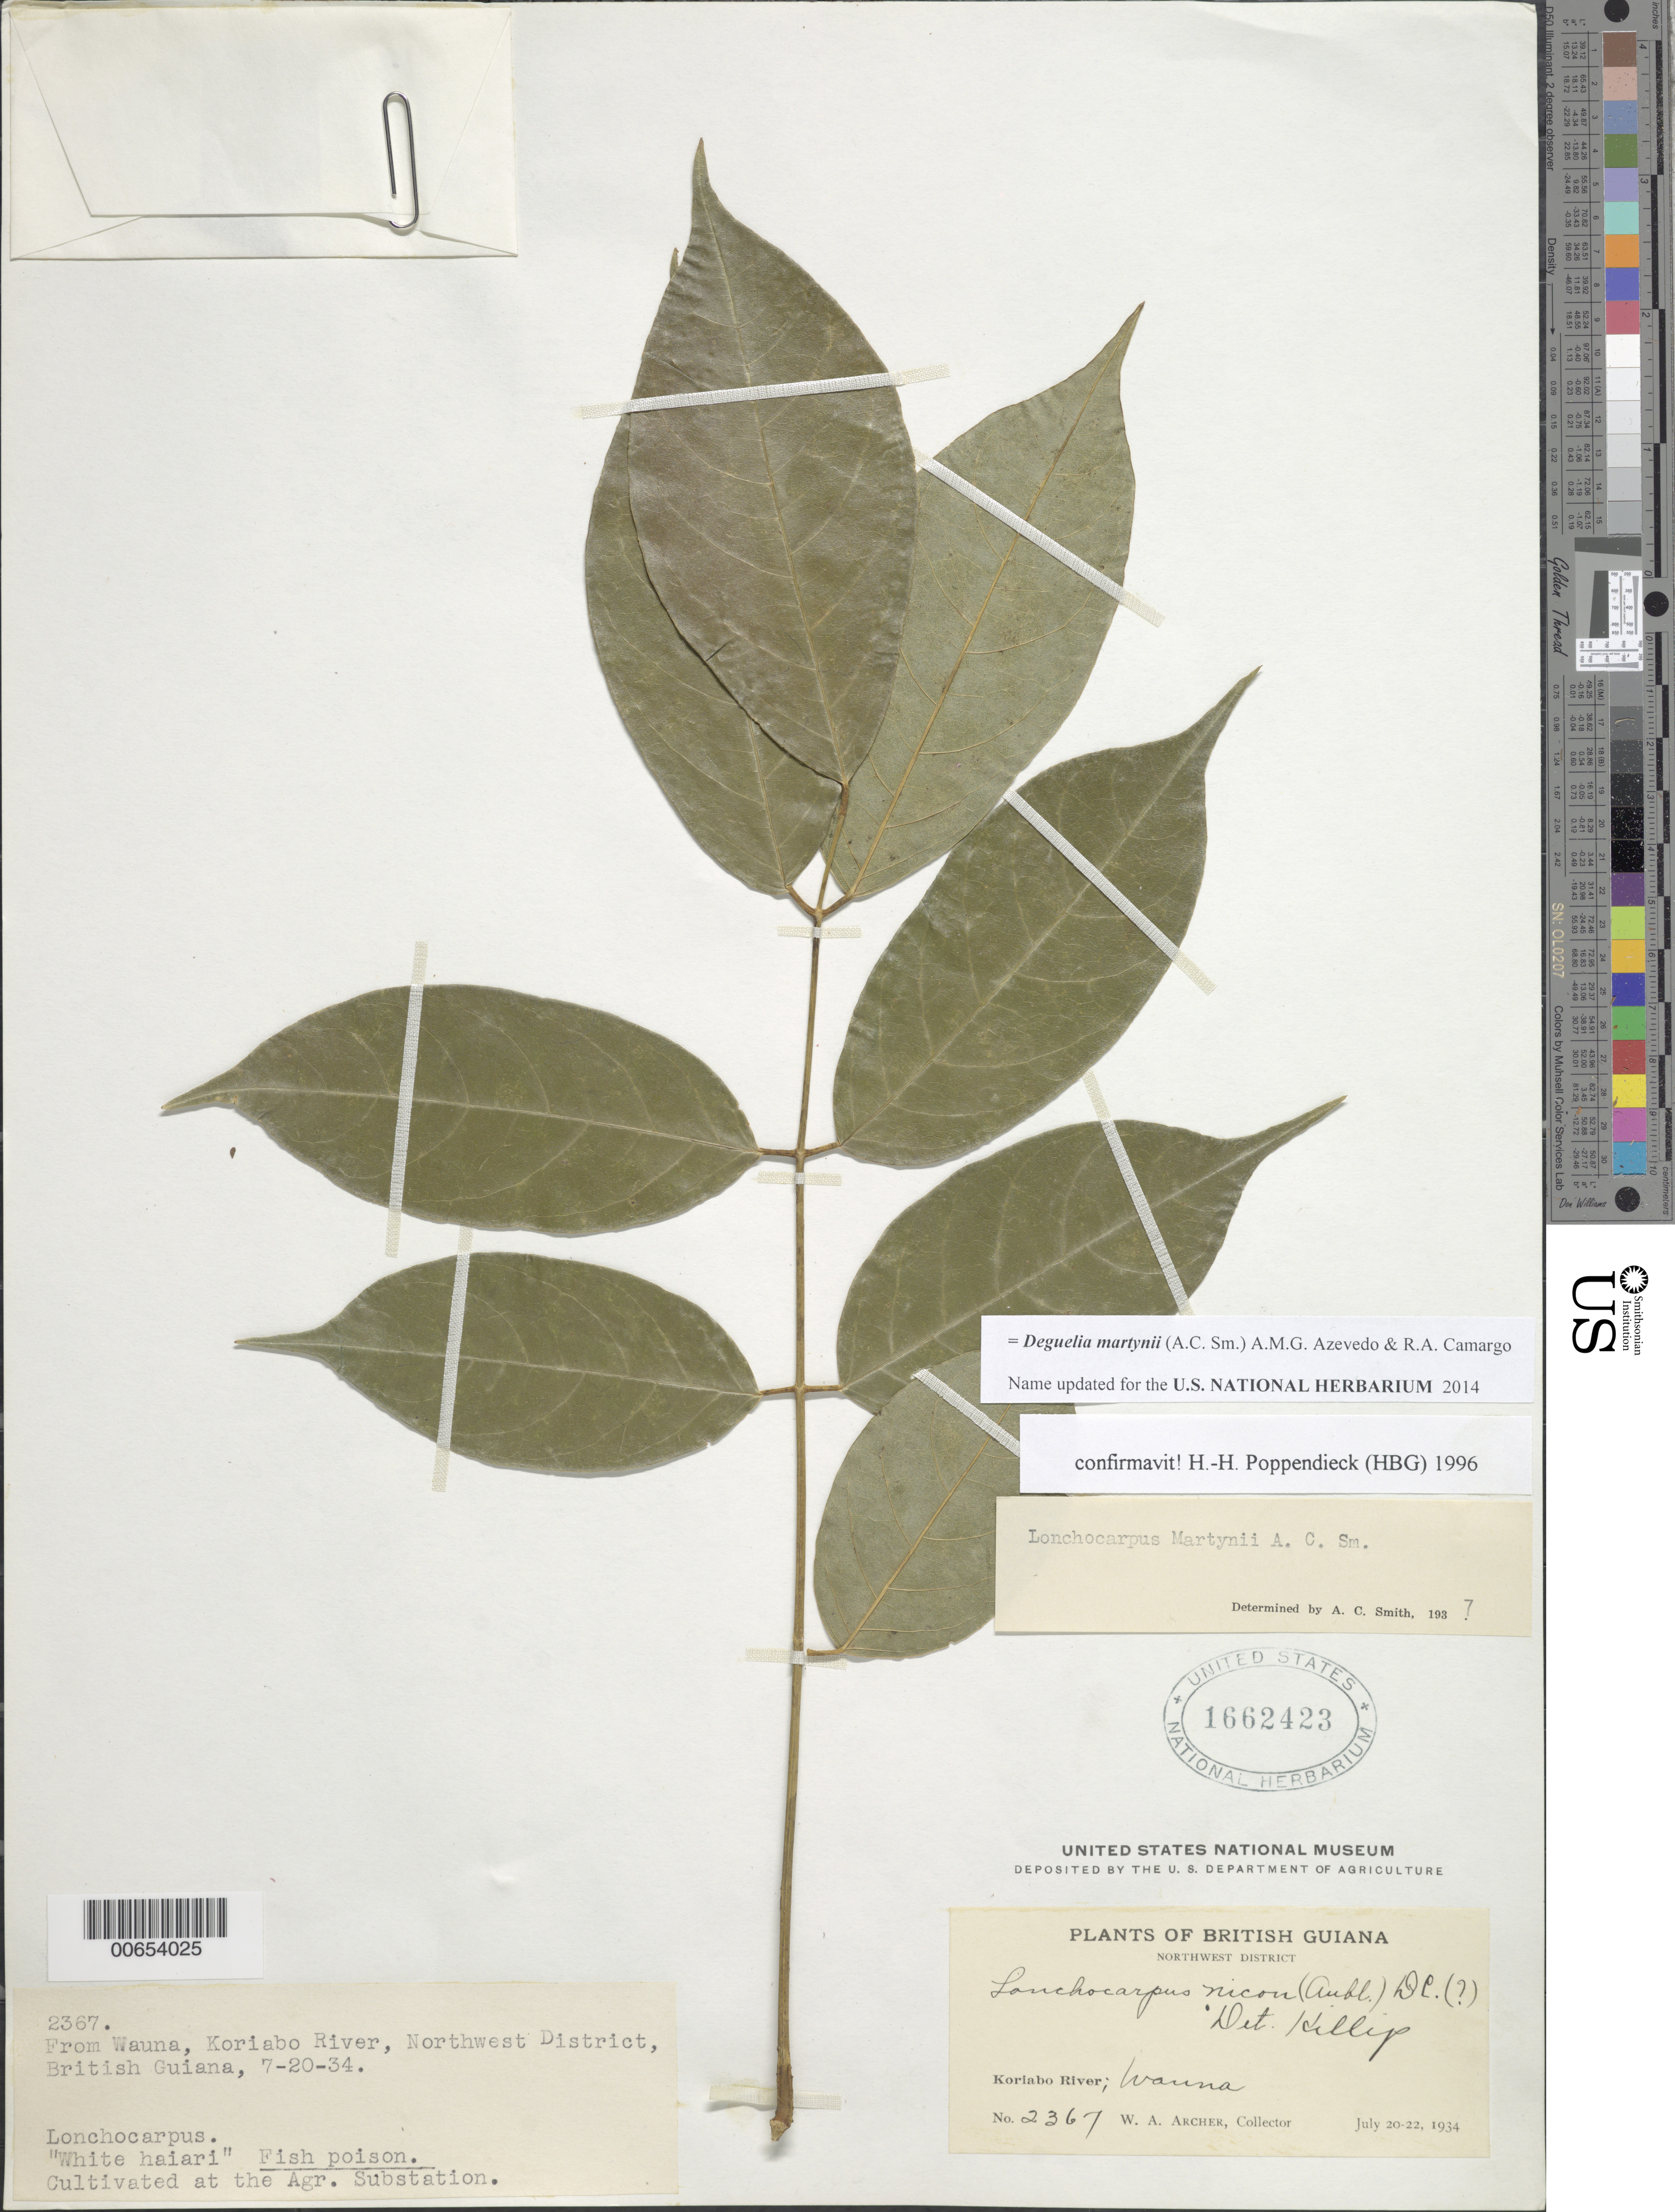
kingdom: Plantae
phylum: Tracheophyta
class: Magnoliopsida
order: Fabales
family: Fabaceae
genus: Deguelia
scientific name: Deguelia martynii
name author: (A.C. Sm.) A.M.G. Azevedo & R.A. Camargo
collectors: W. A. Archer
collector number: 2367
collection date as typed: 20-Jul-34 to 22-Jul-34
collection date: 1934-07-20/1934-07-22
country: Guyana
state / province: Barima-Waini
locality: Koriabo R., Wauna, NW Dist.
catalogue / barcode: US 1662423